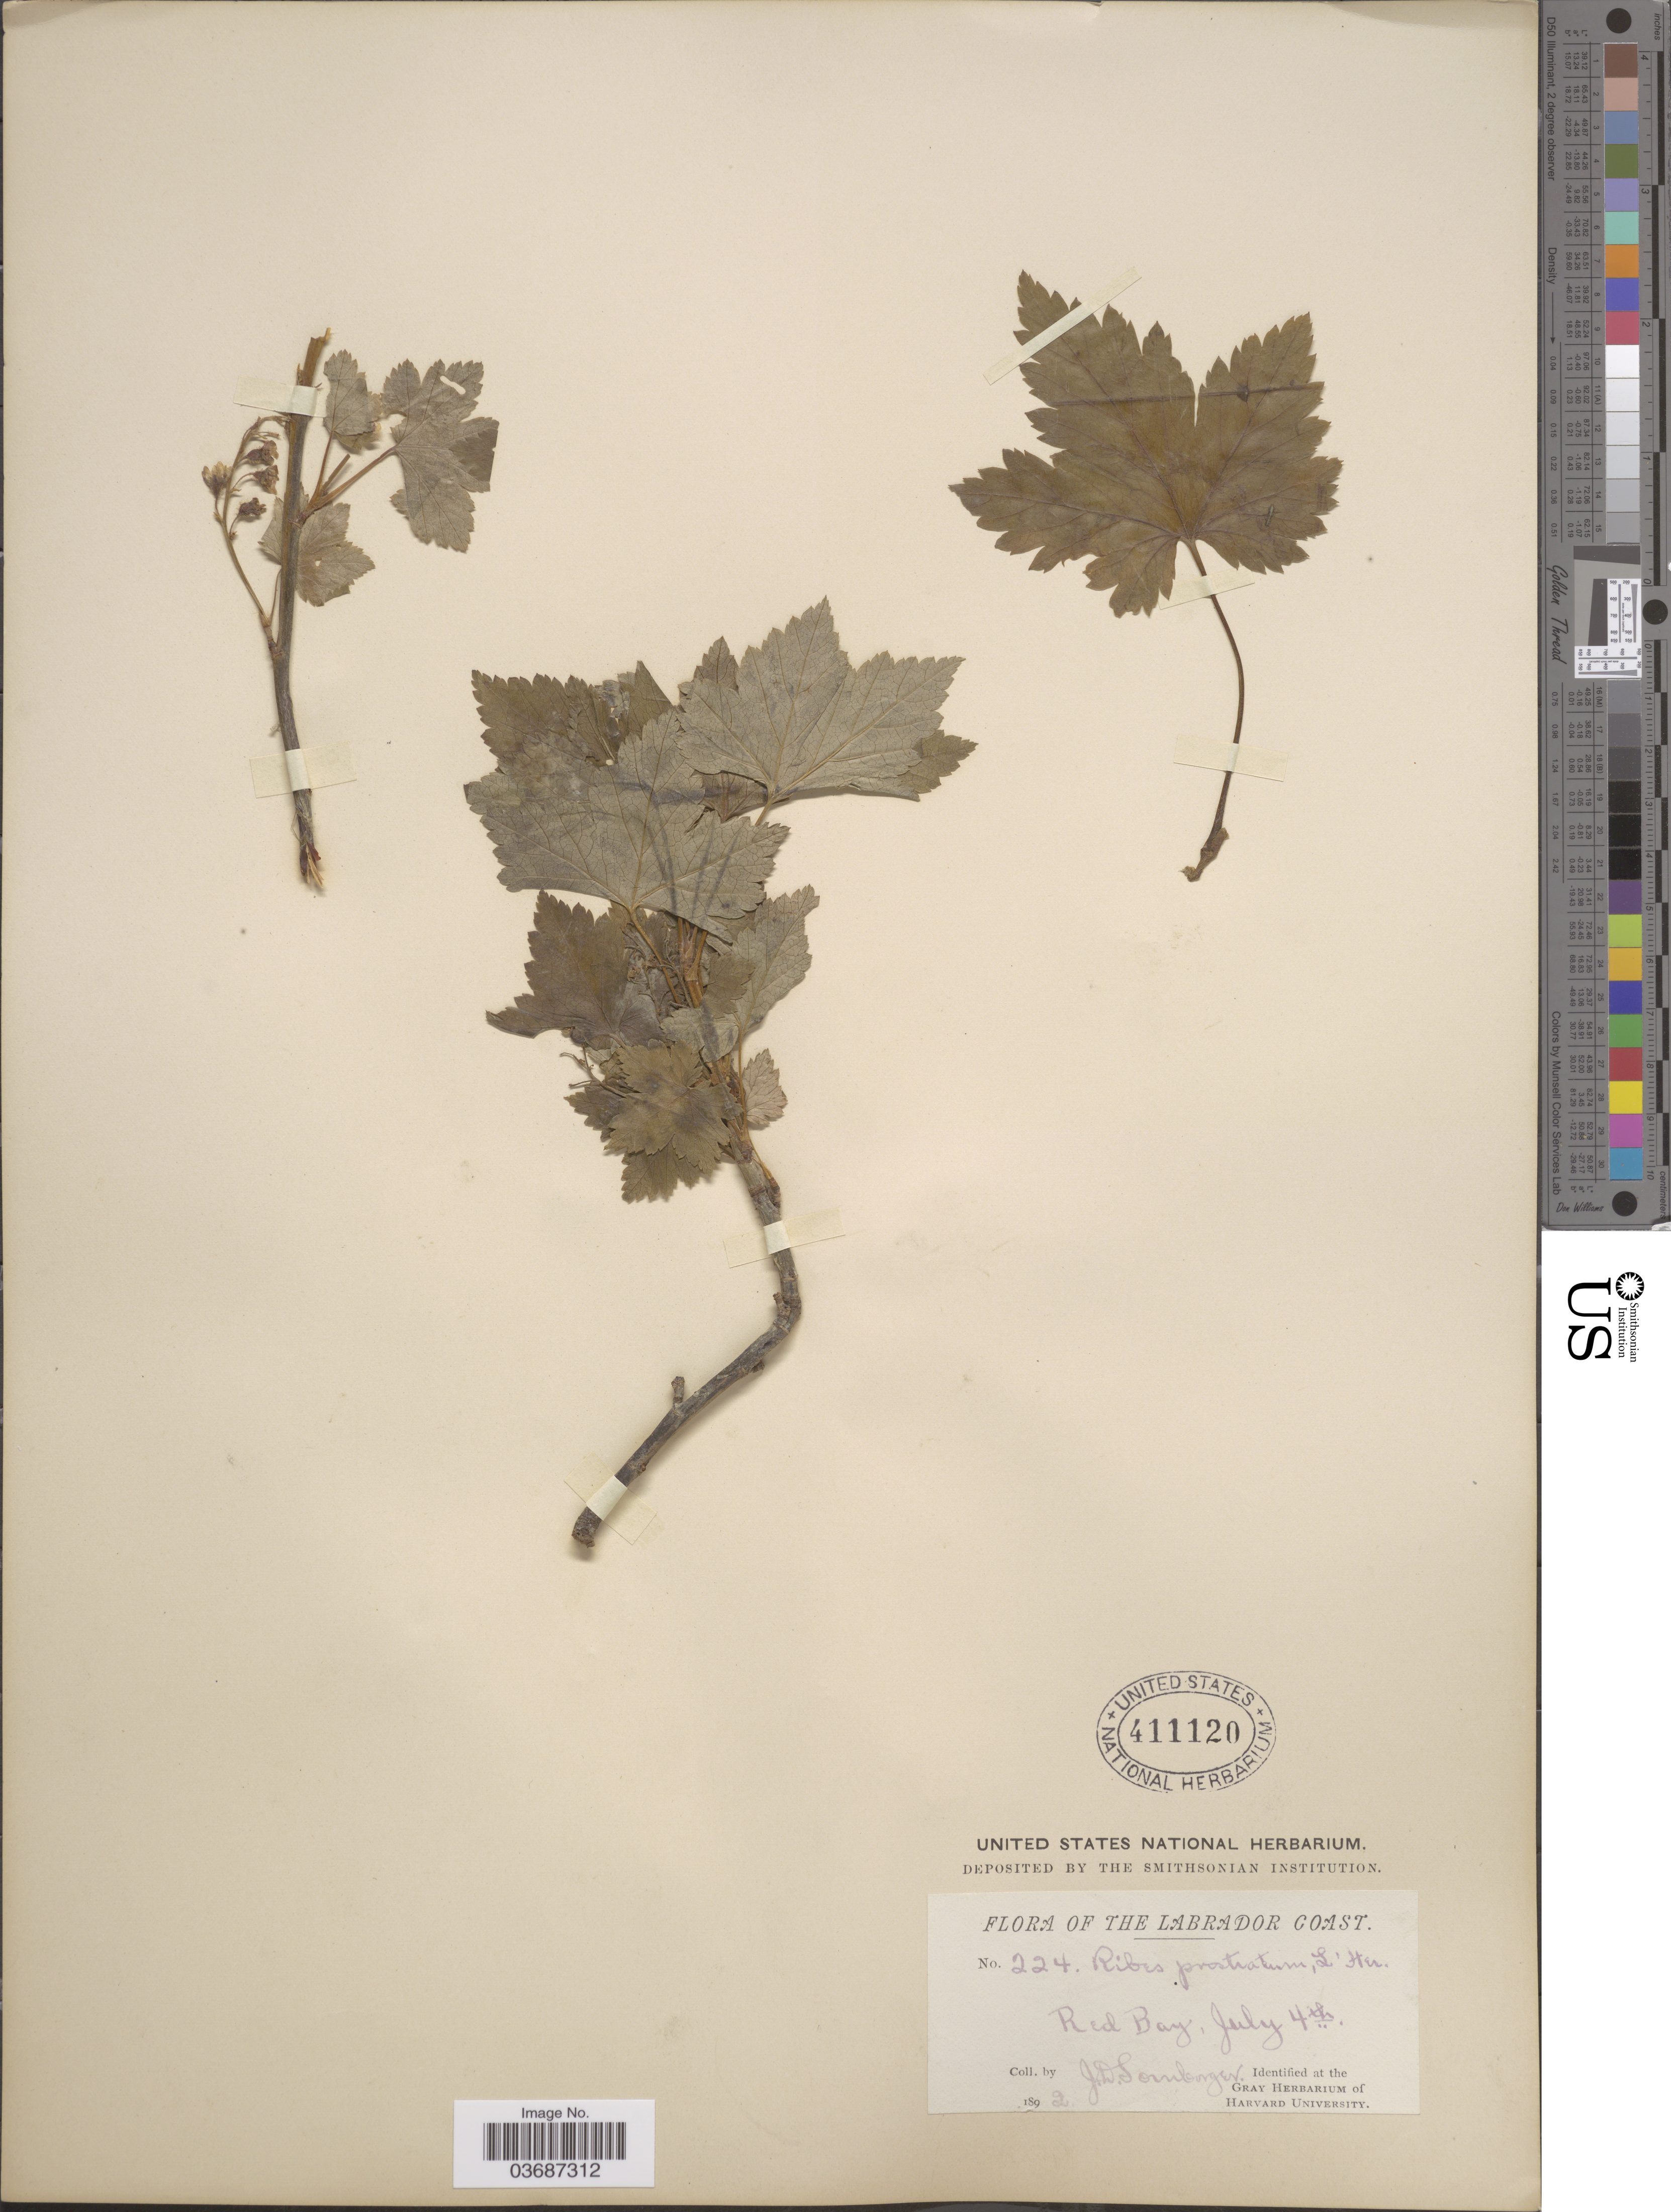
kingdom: Plantae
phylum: Tracheophyta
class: Magnoliopsida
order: Saxifragales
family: Grossulariaceae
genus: Ribes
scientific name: Ribes glandulosum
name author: Ruiz & Pav.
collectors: J. Sornborger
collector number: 224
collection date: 1892-07-04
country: Canada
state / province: Newfoundland and Labrador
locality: The Labrador Coast. Red Bay.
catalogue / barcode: US 411120